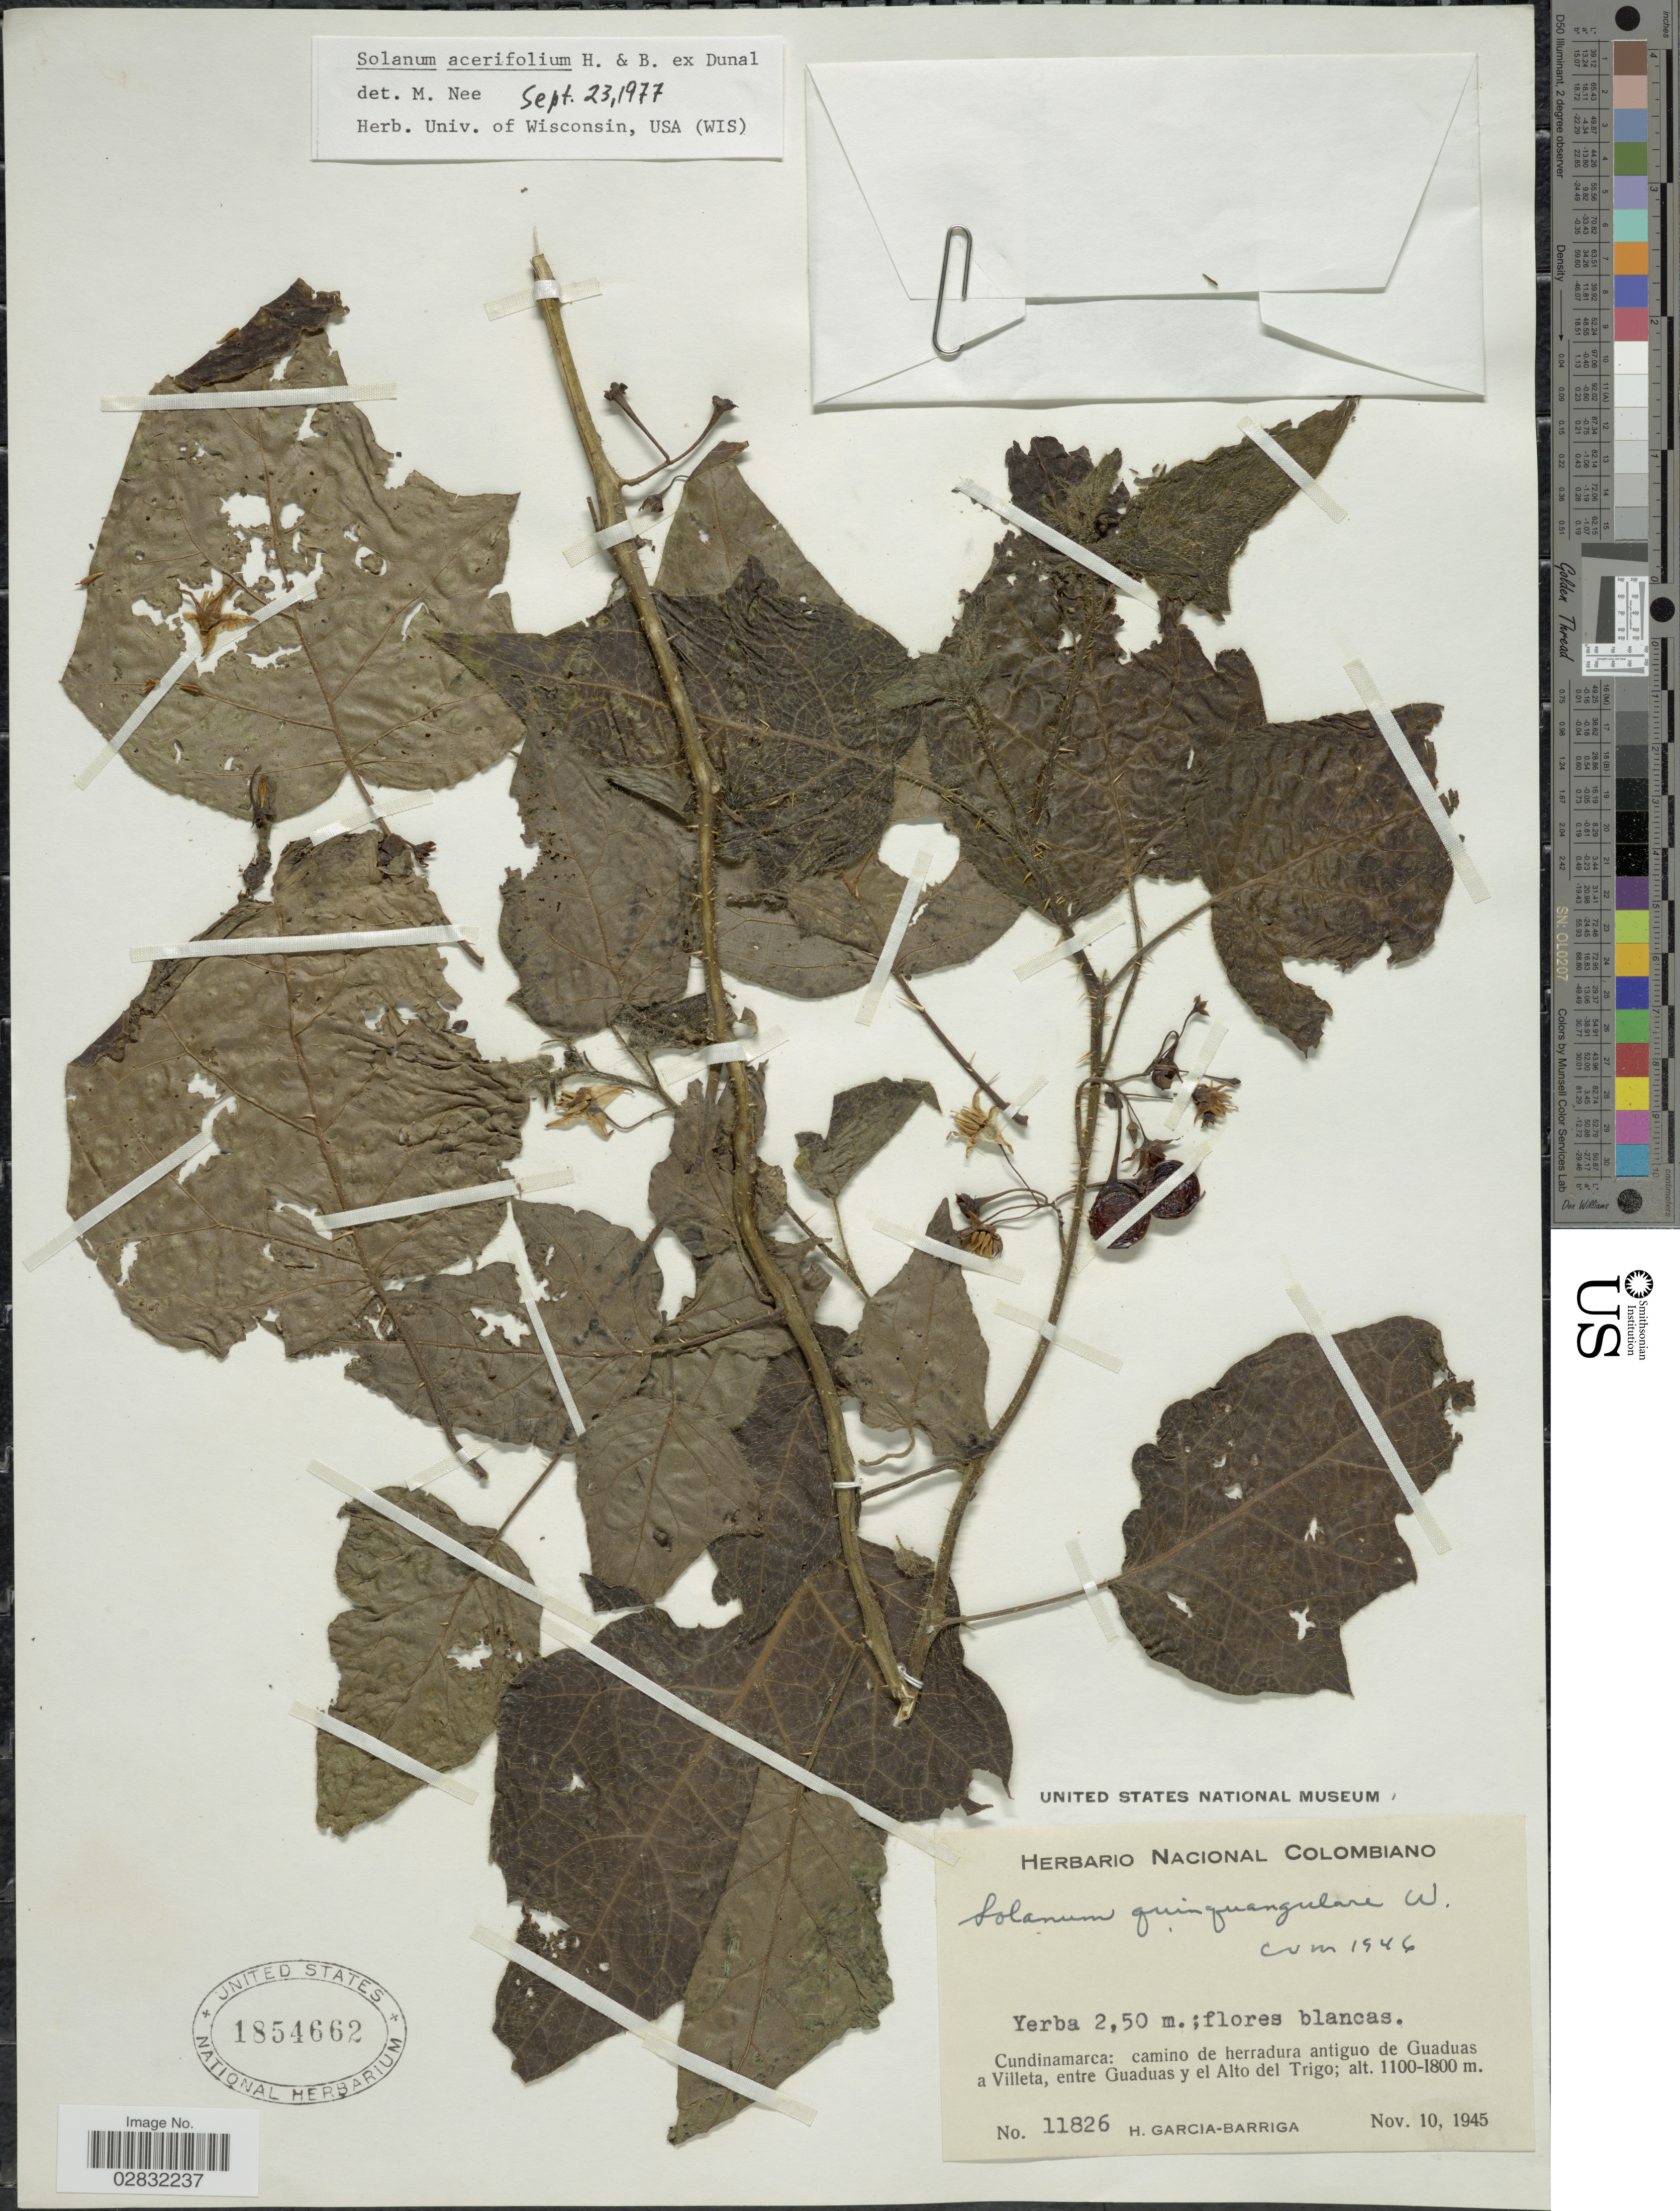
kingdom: Plantae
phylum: Tracheophyta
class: Magnoliopsida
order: Solanales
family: Solanaceae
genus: Solanum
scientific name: Solanum acerifolium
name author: Humb. & Bonpl. ex Dunal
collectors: H. García Barriga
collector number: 11826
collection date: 1945-11-10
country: Colombia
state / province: Cundinamarca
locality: Cundinamarca: camino de herradura antiguo de Guaduas a Villeta, entre Guaduas y el Alto del Trigo.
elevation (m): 1100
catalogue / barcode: US 1854662